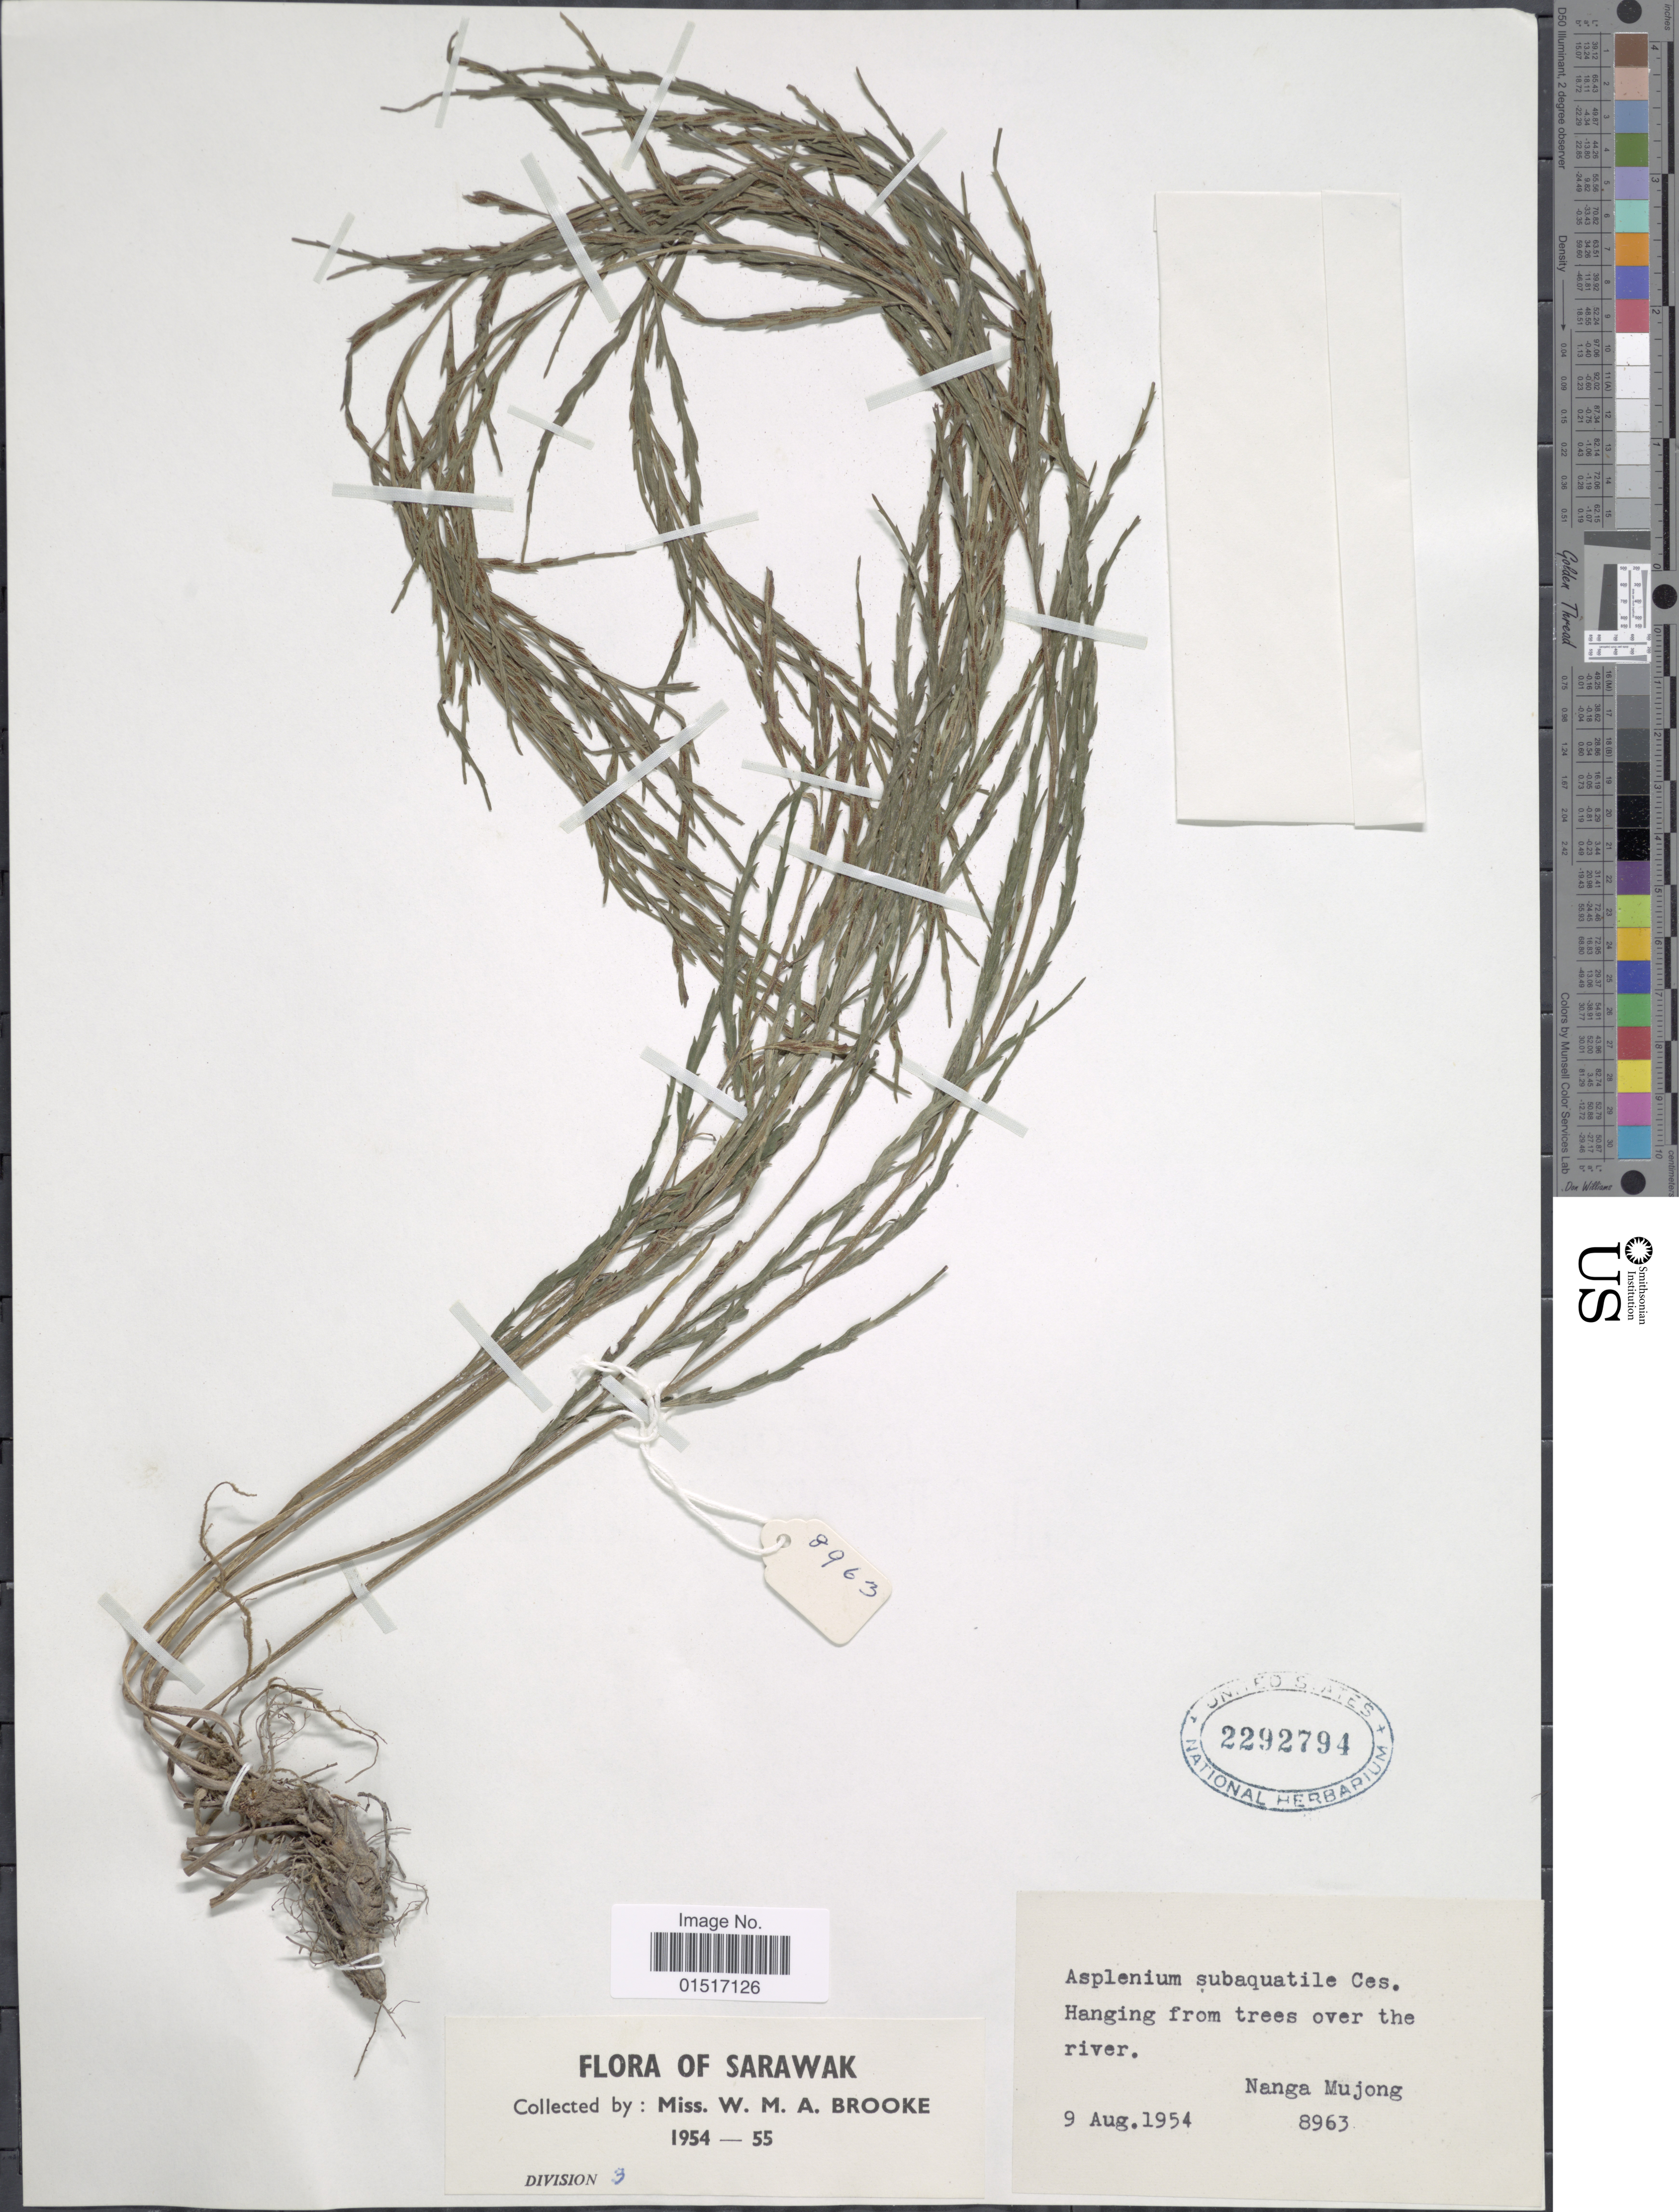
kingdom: Plantae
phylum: Tracheophyta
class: Polypodiopsida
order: Polypodiales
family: Aspleniaceae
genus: Asplenium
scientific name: Asplenium subaquatile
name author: Ces.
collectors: W. Brooke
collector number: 8963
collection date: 1954-08-09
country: Malaysia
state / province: Sarawak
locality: Division 3. Nanga Mujong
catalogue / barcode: US 2292794